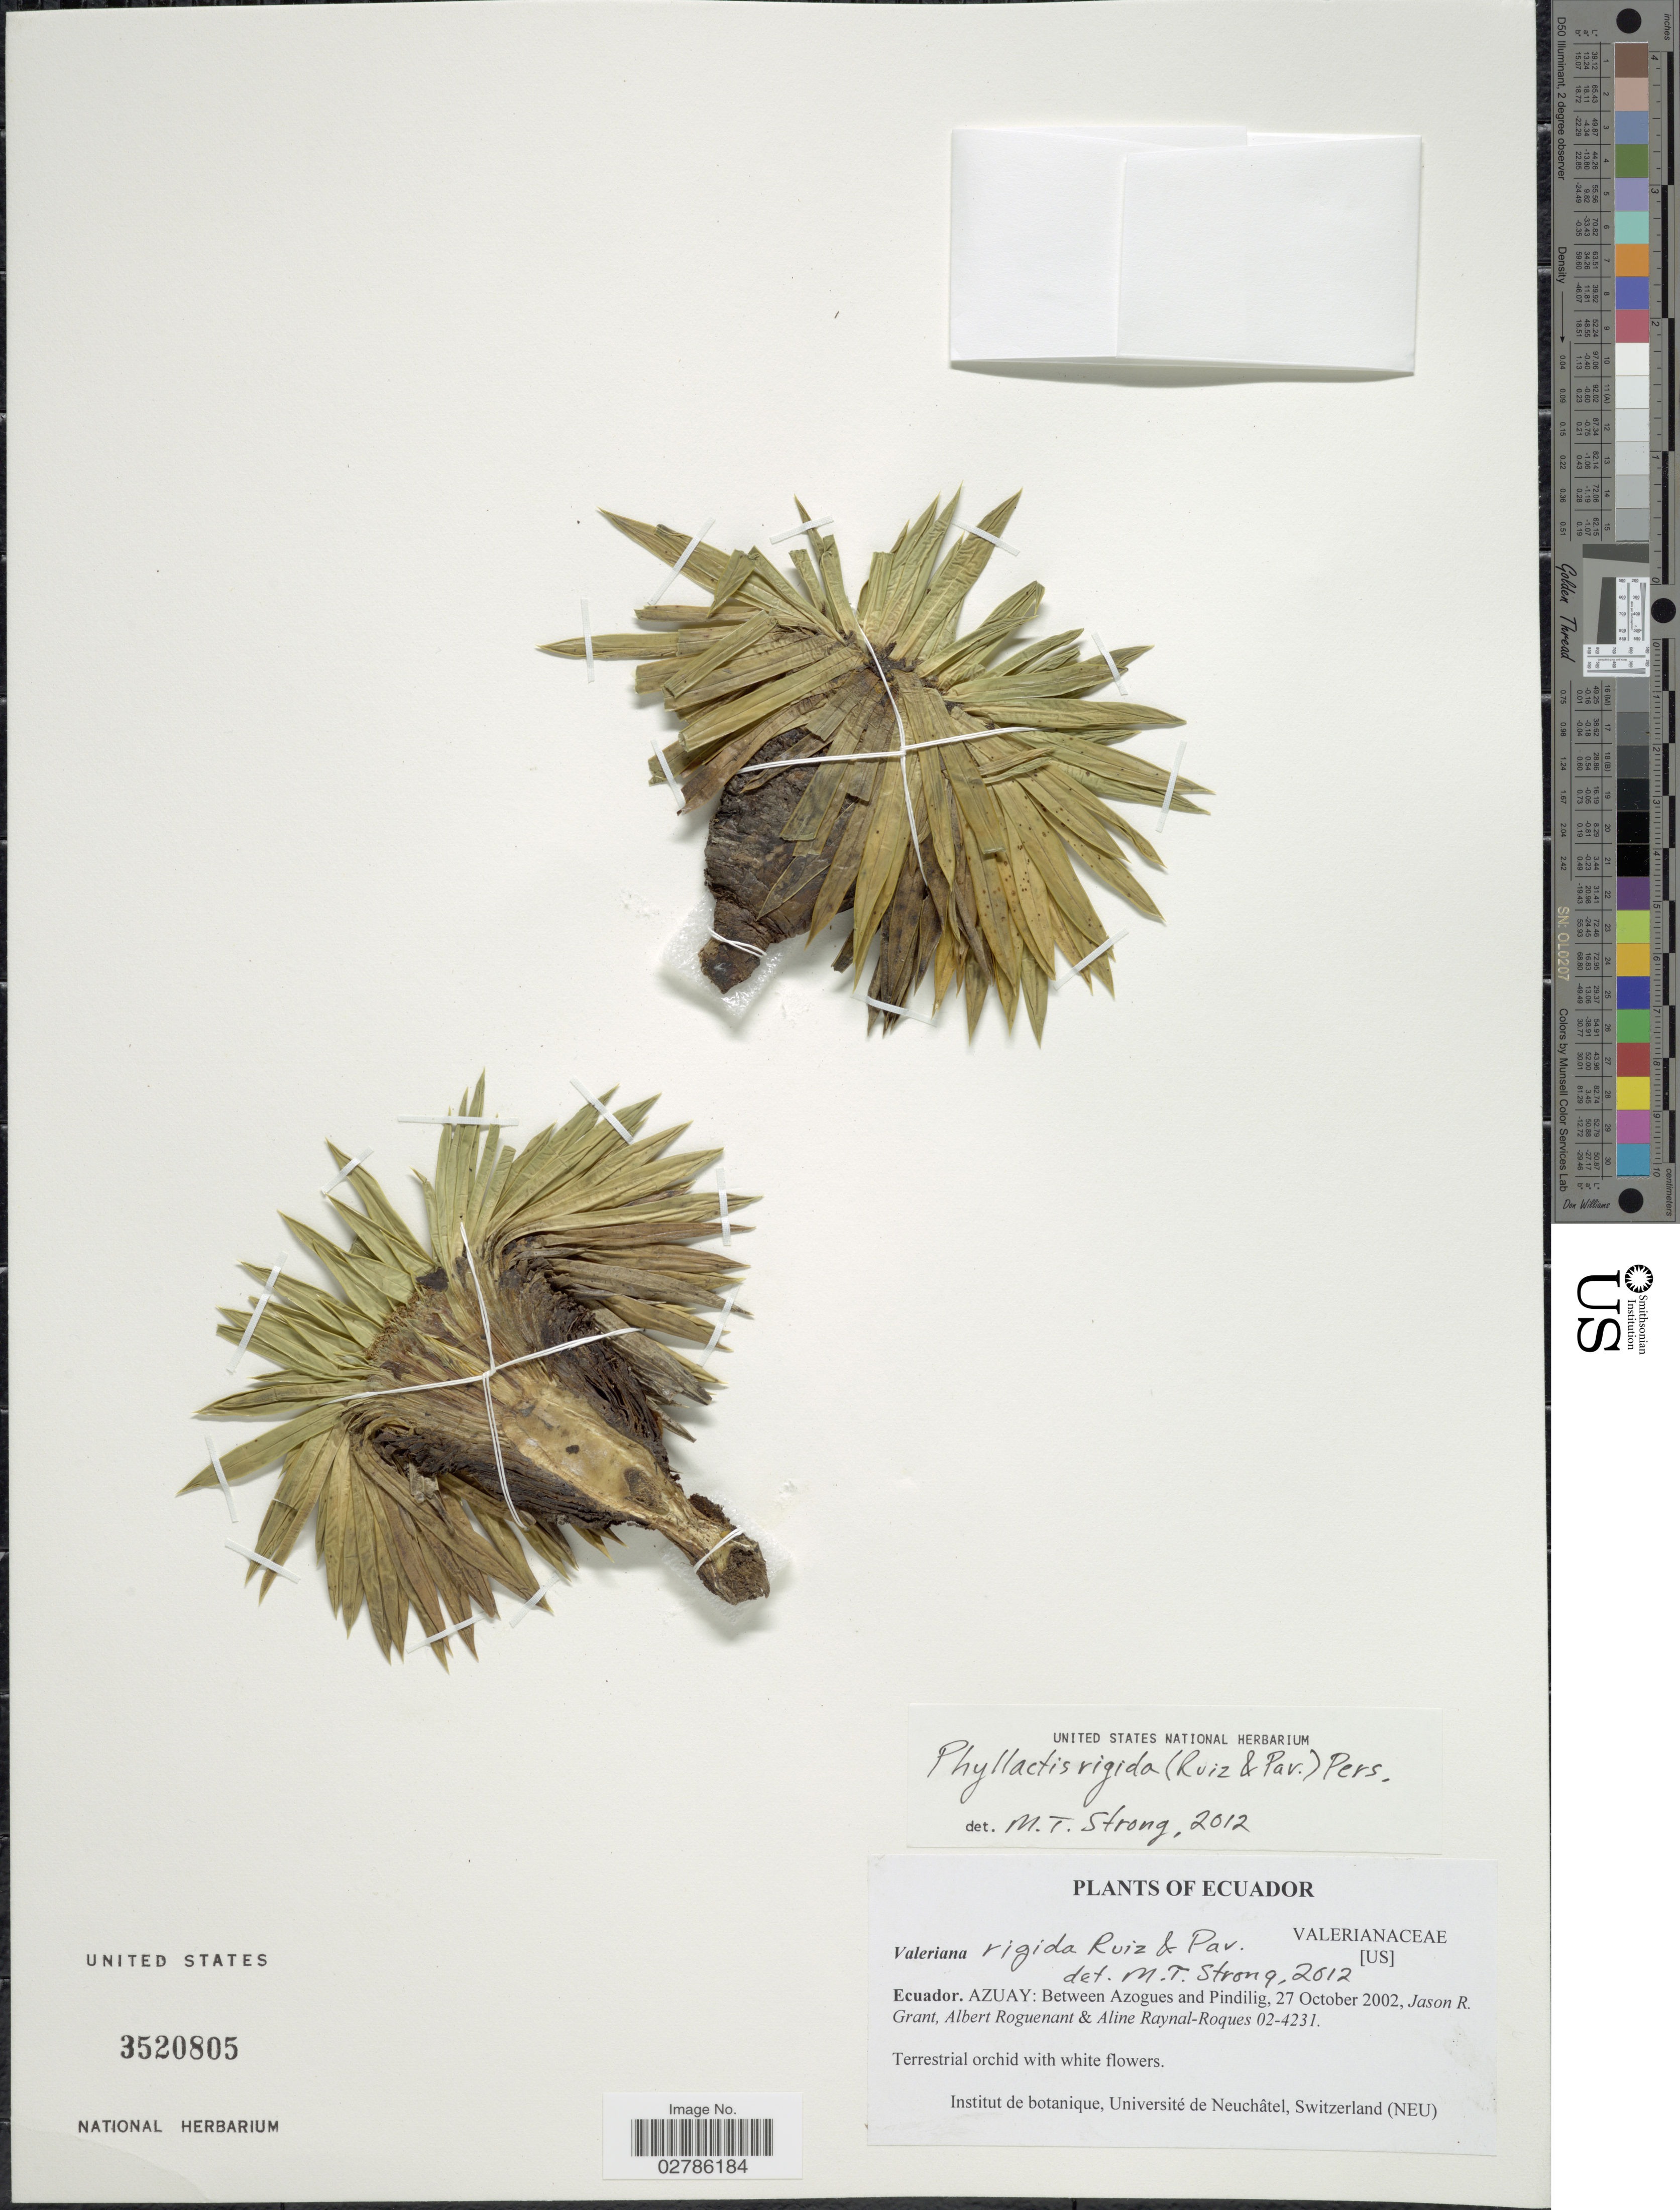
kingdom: Plantae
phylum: Tracheophyta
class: Magnoliopsida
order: Dipsacales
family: Caprifoliaceae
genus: Phyllactis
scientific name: Phyllactis rigida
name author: (Ruiz & Pav.) Pers.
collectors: J. R. Grant, A. Roguenant & A. M. Raynal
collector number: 02-4231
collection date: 2002-10-27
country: Ecuador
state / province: Azuay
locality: Between Azogues and Pindilig.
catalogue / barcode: US 3520805